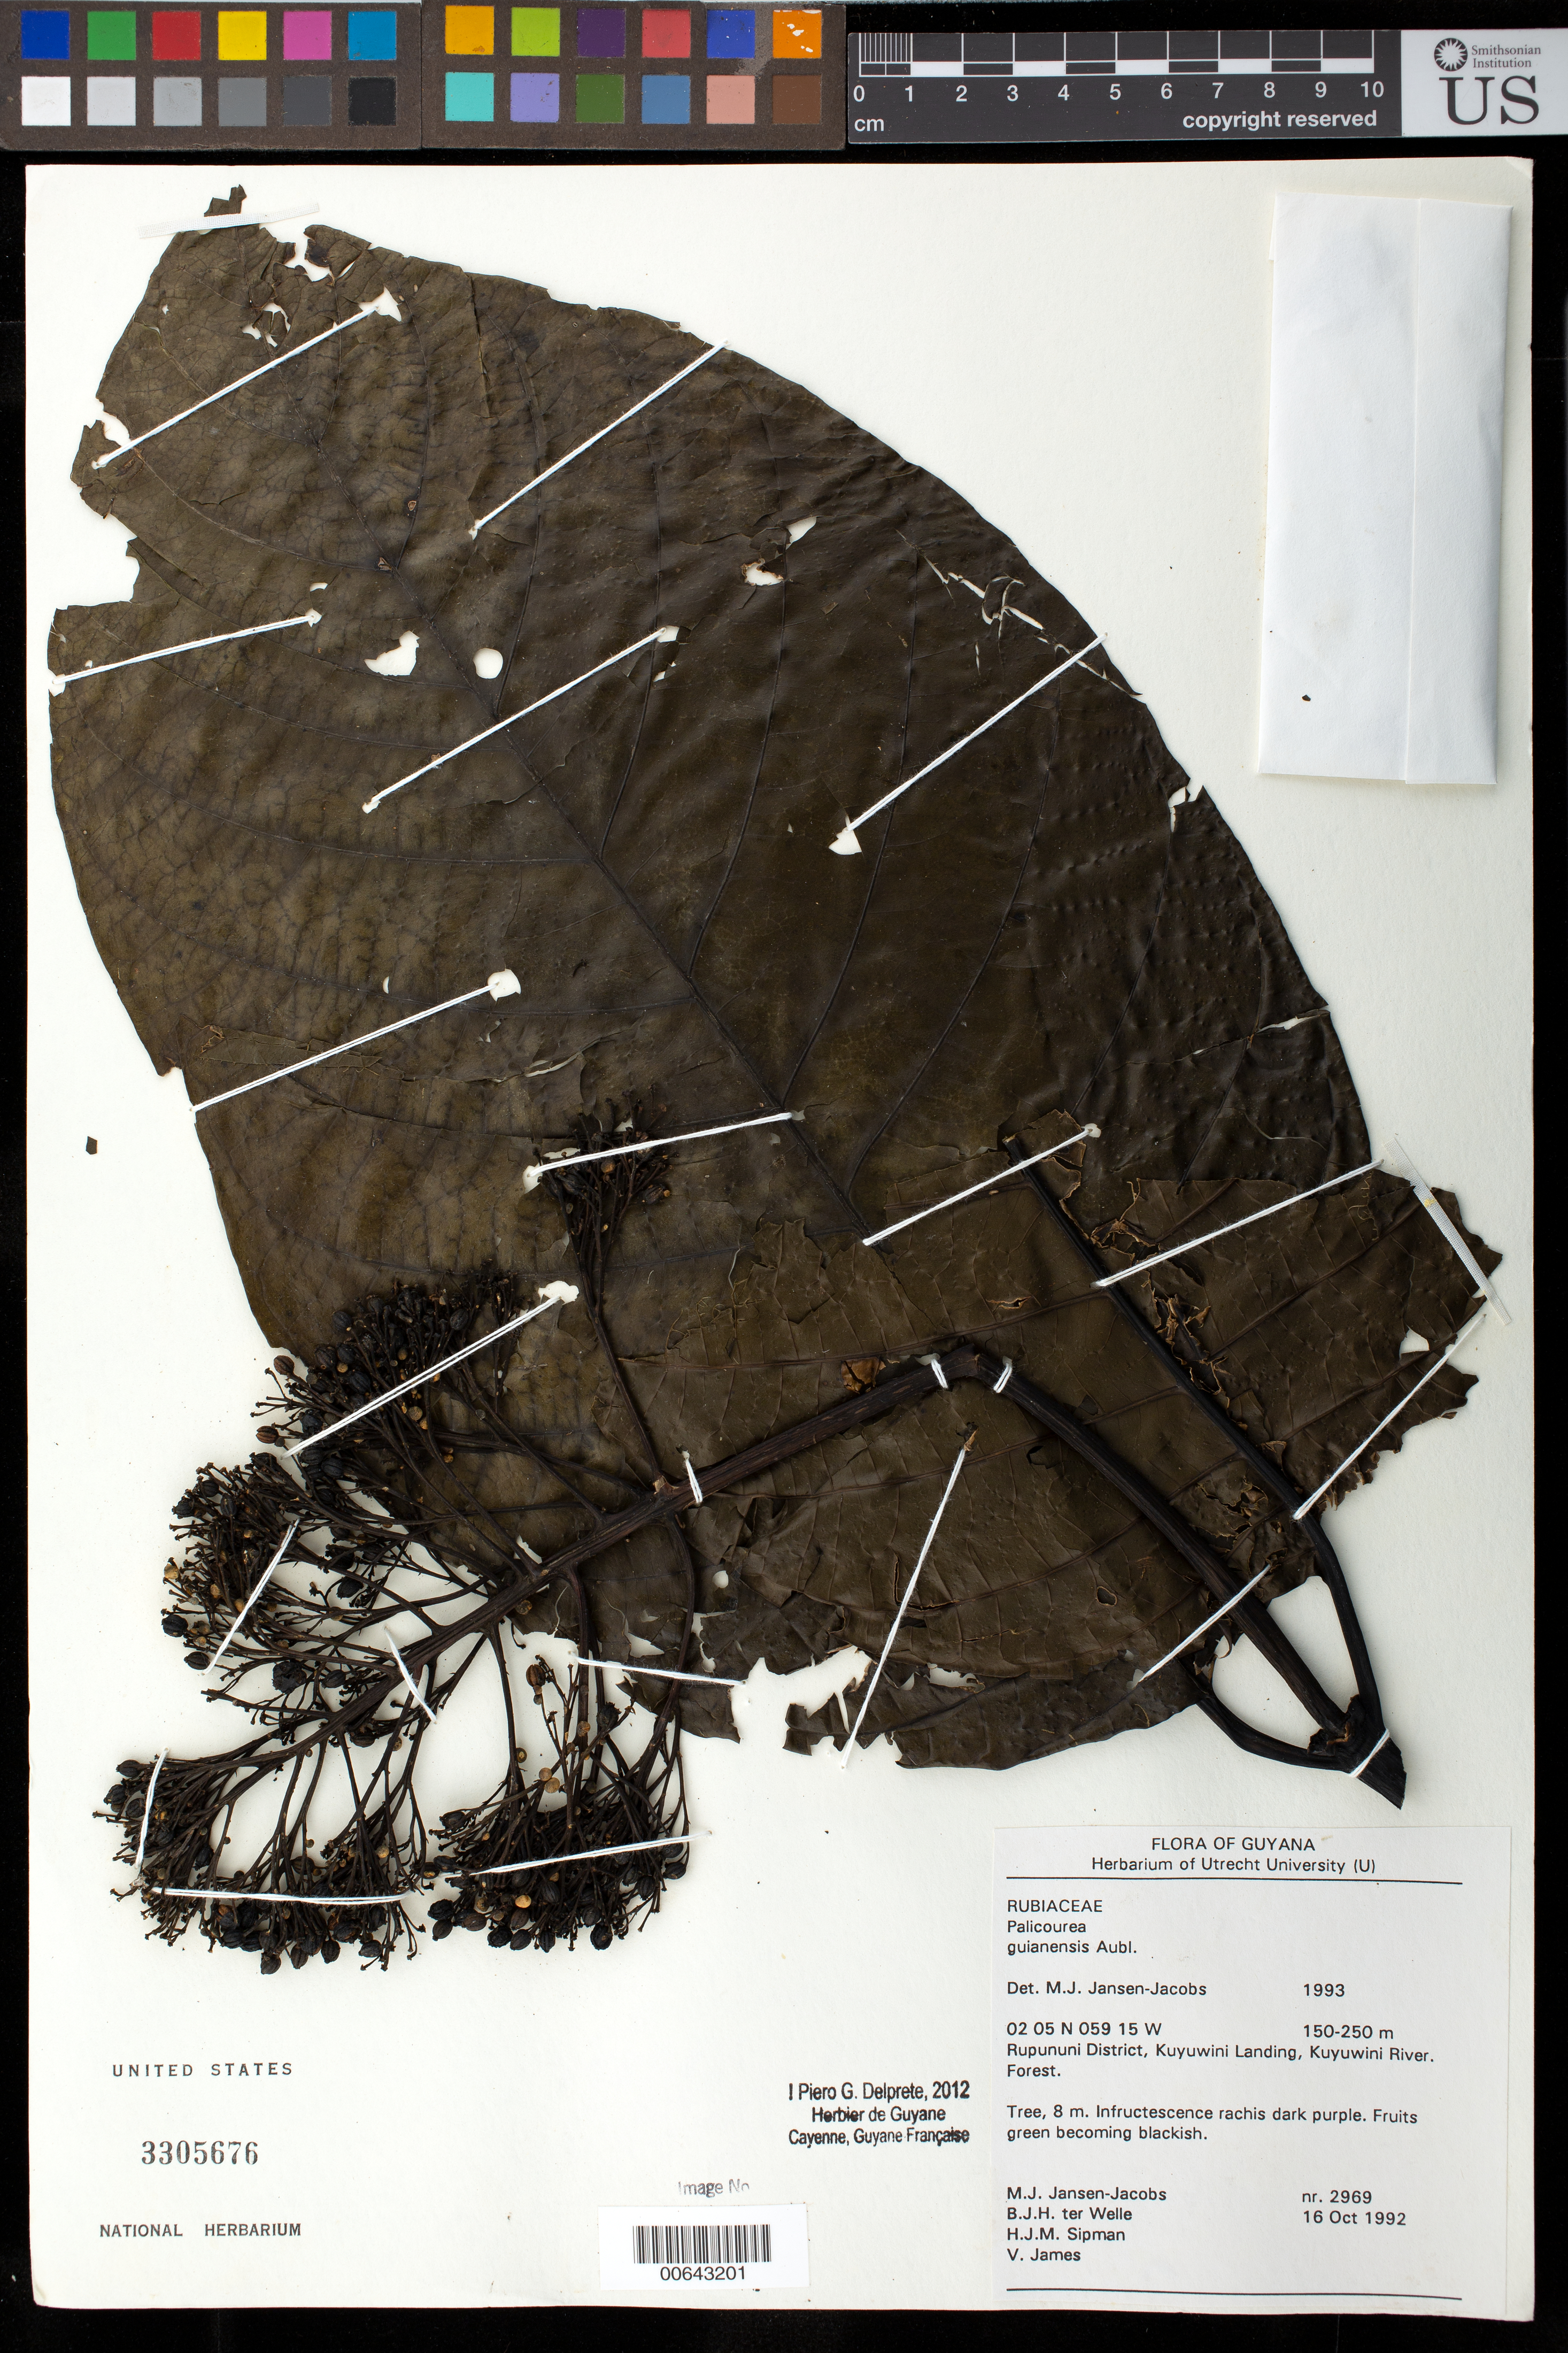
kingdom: Plantae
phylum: Tracheophyta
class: Magnoliopsida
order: Gentianales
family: Rubiaceae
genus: Palicourea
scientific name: Palicourea guianensis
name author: Aubl.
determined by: Jansen-Jacobs, M. J., (U), Nationaal Herbarium Nederland, Utrecht University branch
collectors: M. J. Jansen-Jacobs, B. Welle, H. J. M. Sipman & V. James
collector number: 2969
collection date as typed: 16-Oct-92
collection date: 1992-10-16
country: Guyana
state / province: U. Takutu-U. Essequibo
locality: Kuyuwini Landing, Kuyuwini River, Rupununi District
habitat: Forest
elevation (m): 150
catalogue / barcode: US 3305676